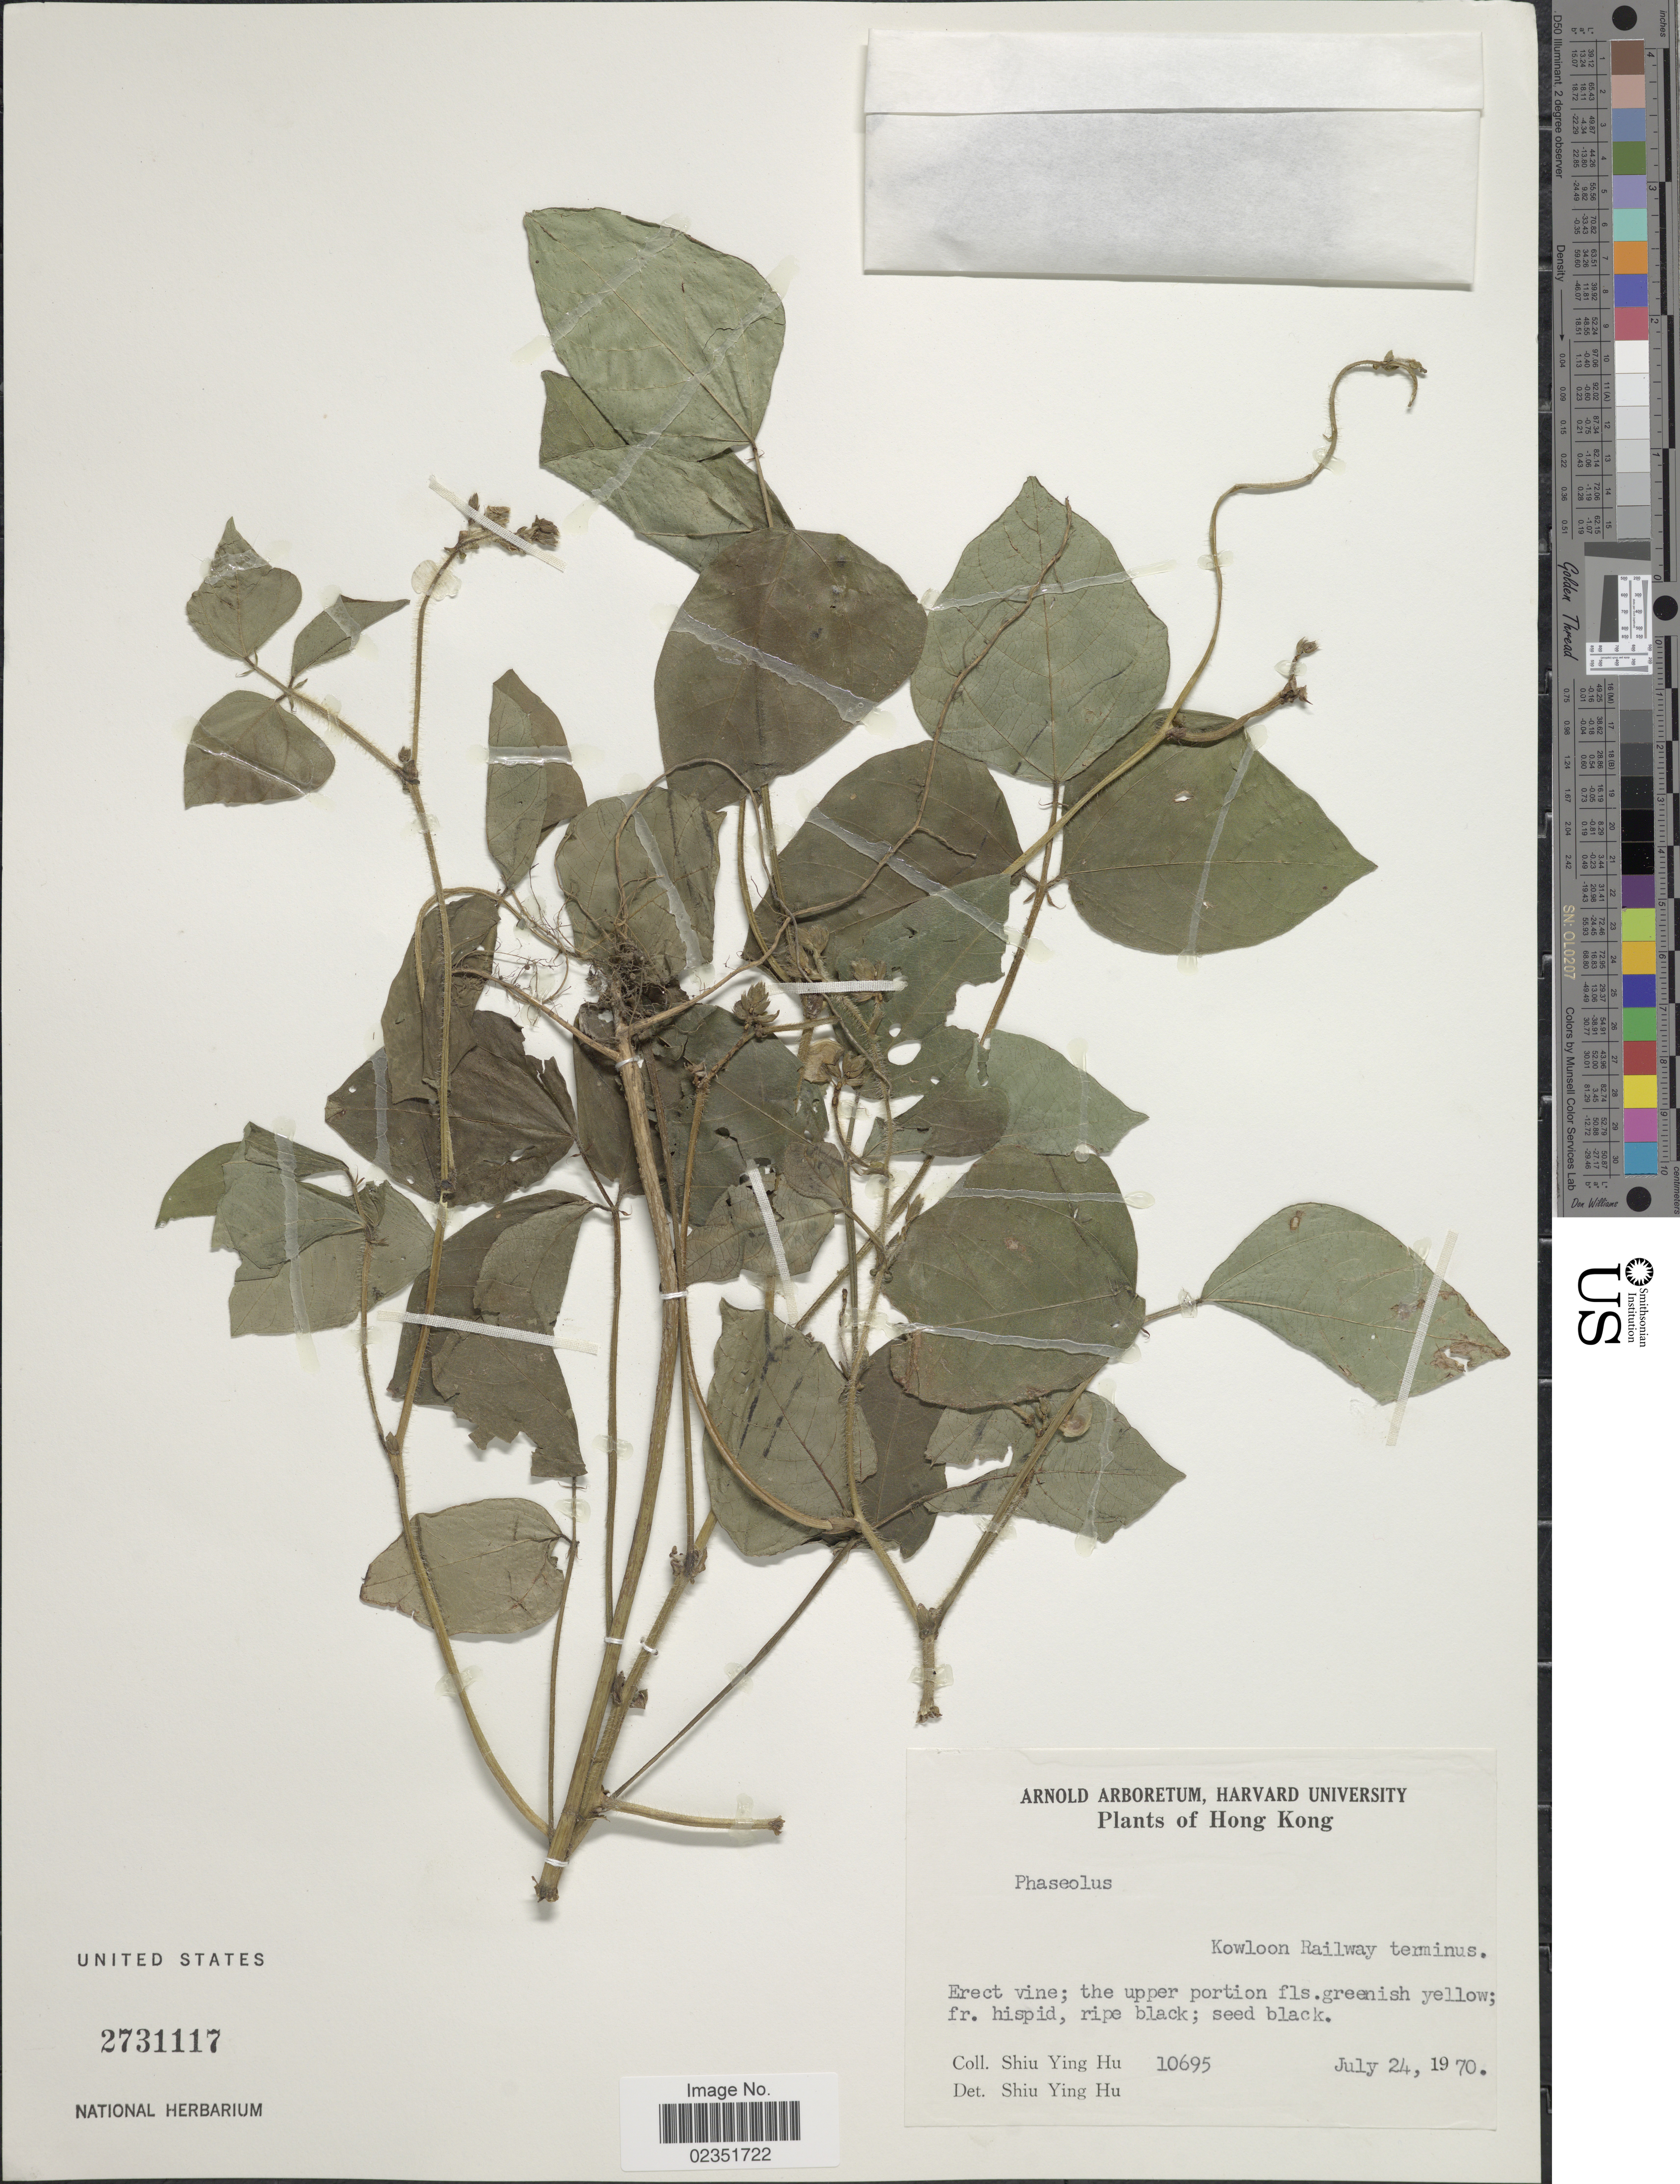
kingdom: Plantae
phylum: Tracheophyta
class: Magnoliopsida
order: Fabales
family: Fabaceae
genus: Phaseolus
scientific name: Phaseolus sp.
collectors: S. Y. Hu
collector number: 10695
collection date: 1970-07-24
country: China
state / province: Hong Kong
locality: Kowloon Railway terminus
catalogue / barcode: US 2731117